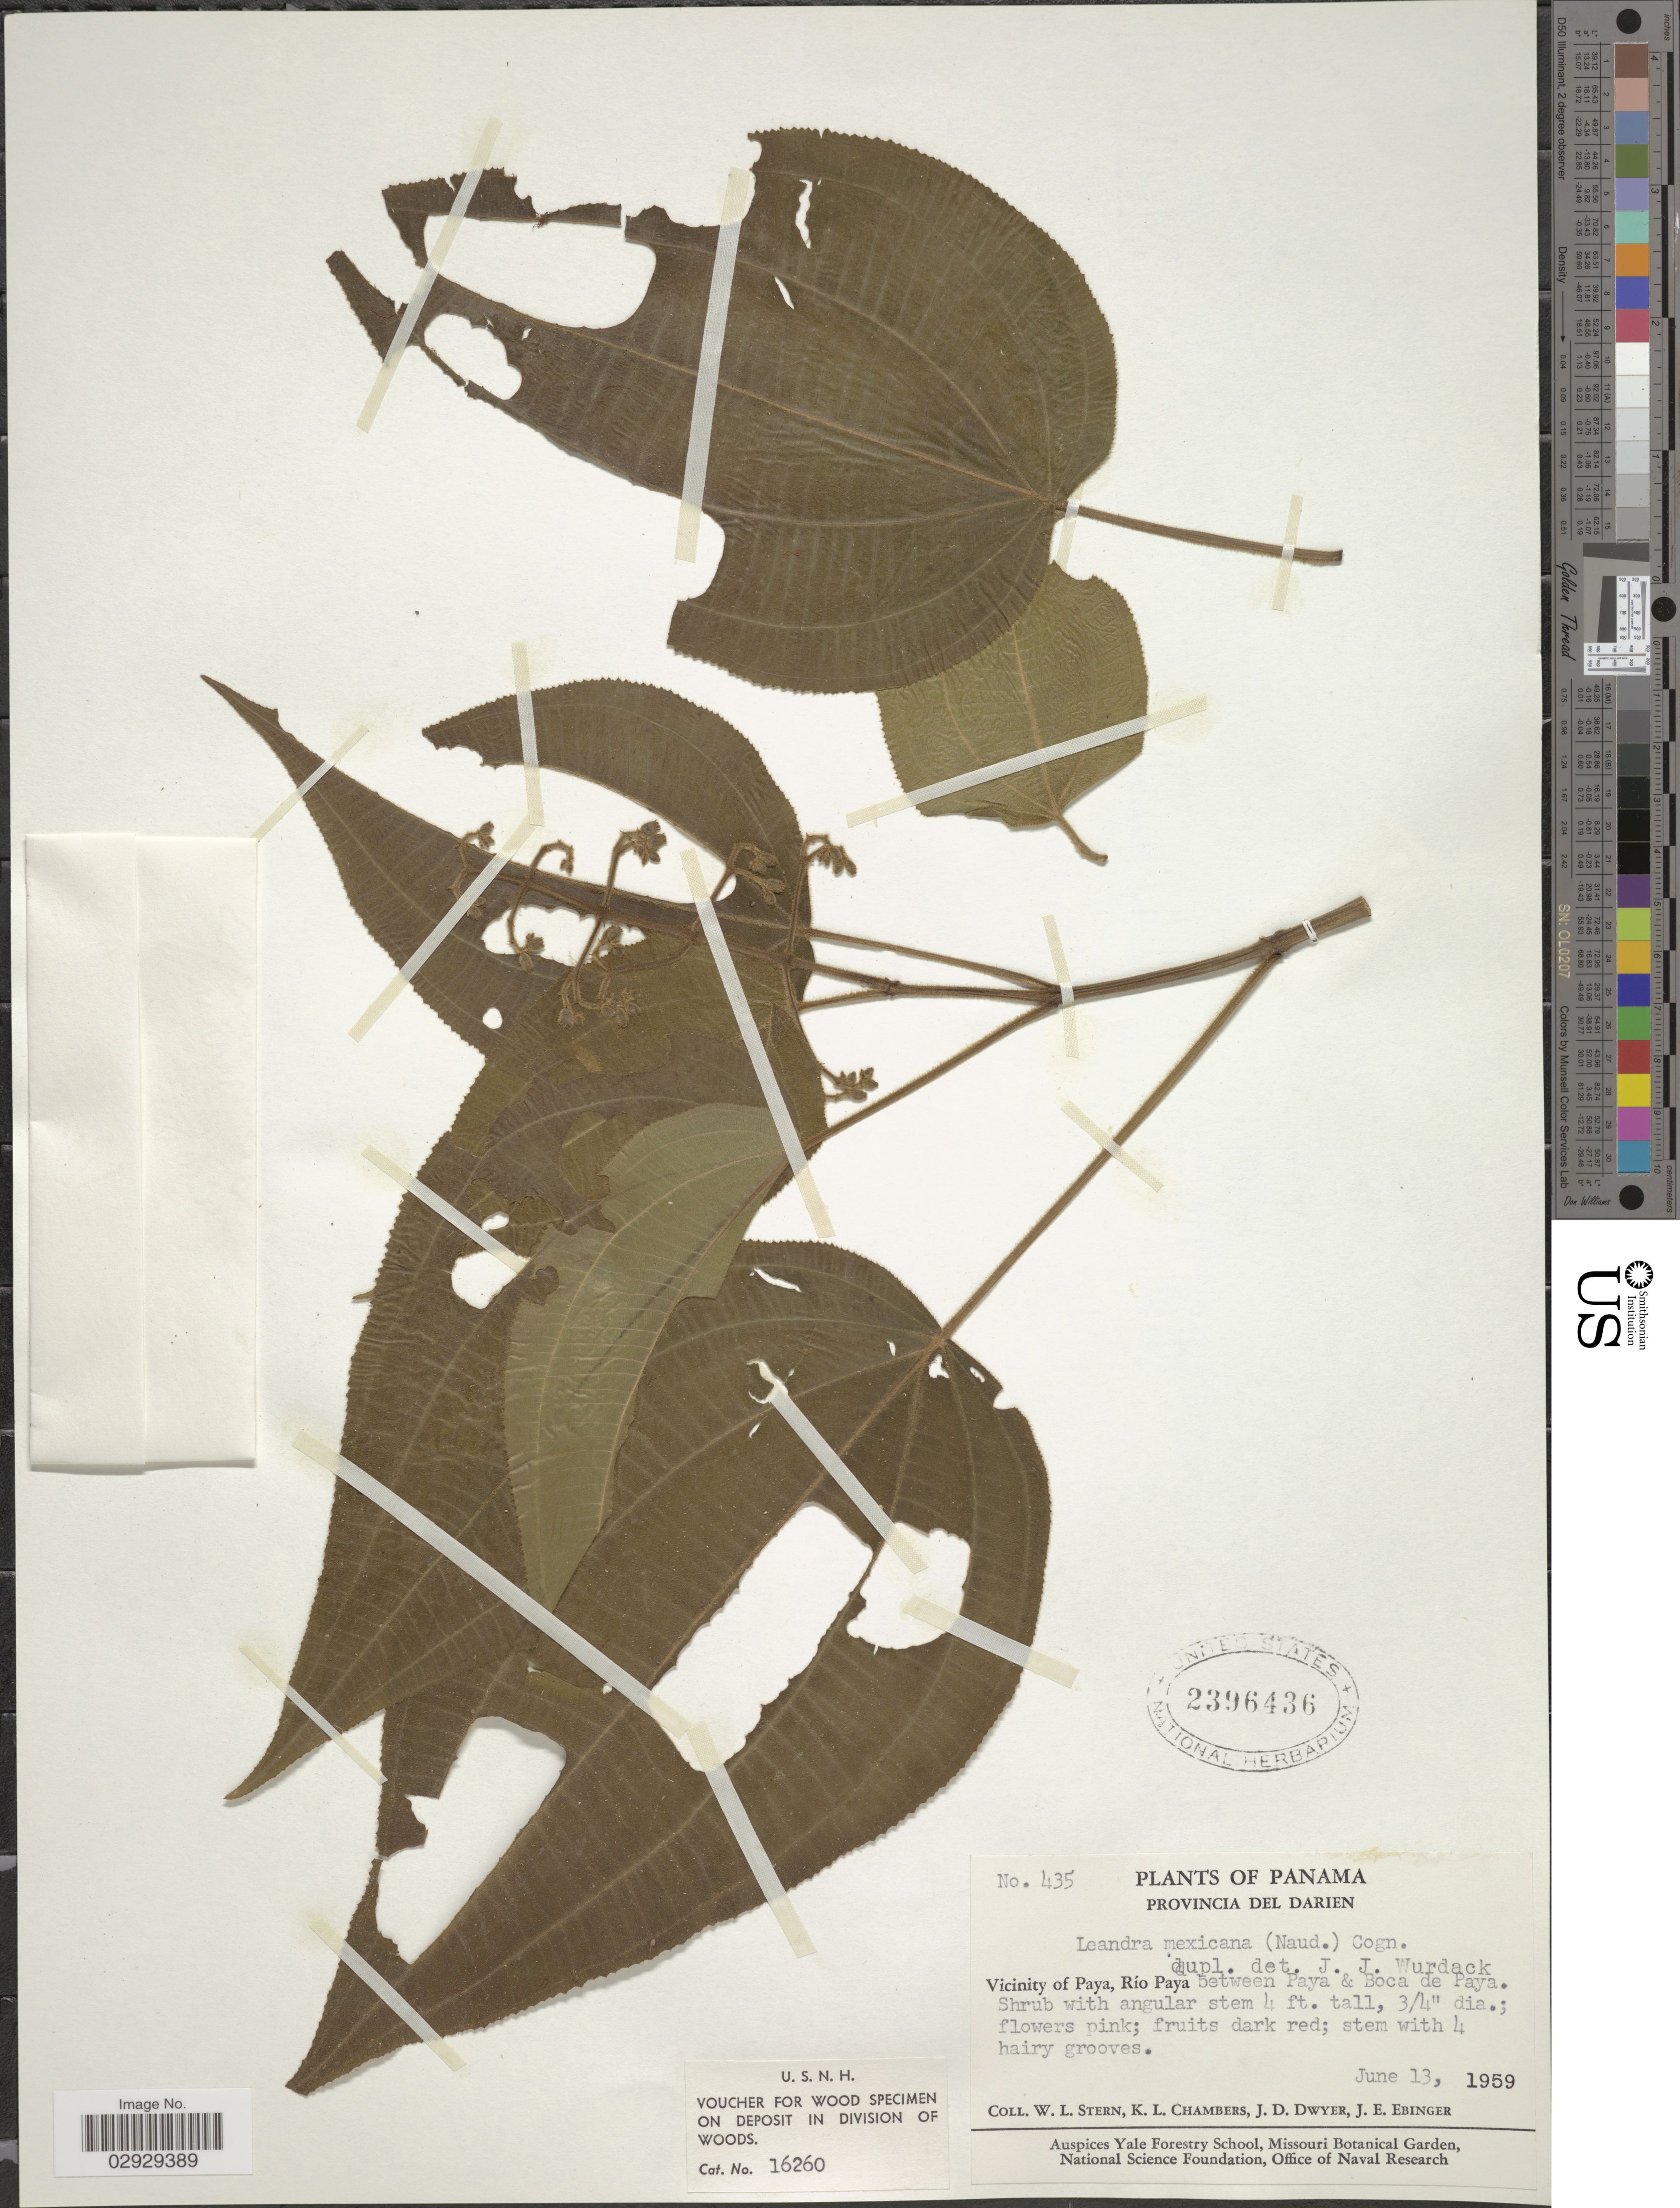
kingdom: Plantae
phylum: Tracheophyta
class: Magnoliopsida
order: Myrtales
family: Melastomataceae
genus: Leandra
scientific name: Leandra mexicana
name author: (Naudin) Cogn.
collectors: W. L. Stern, K. Chambers, J. D. Dwyer & J. Ebinger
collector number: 435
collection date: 1959-06-13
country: Panama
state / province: Darién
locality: Vicinity of Paya, Río Paya, between Paya & Boca de Paya.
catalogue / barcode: US 2396436